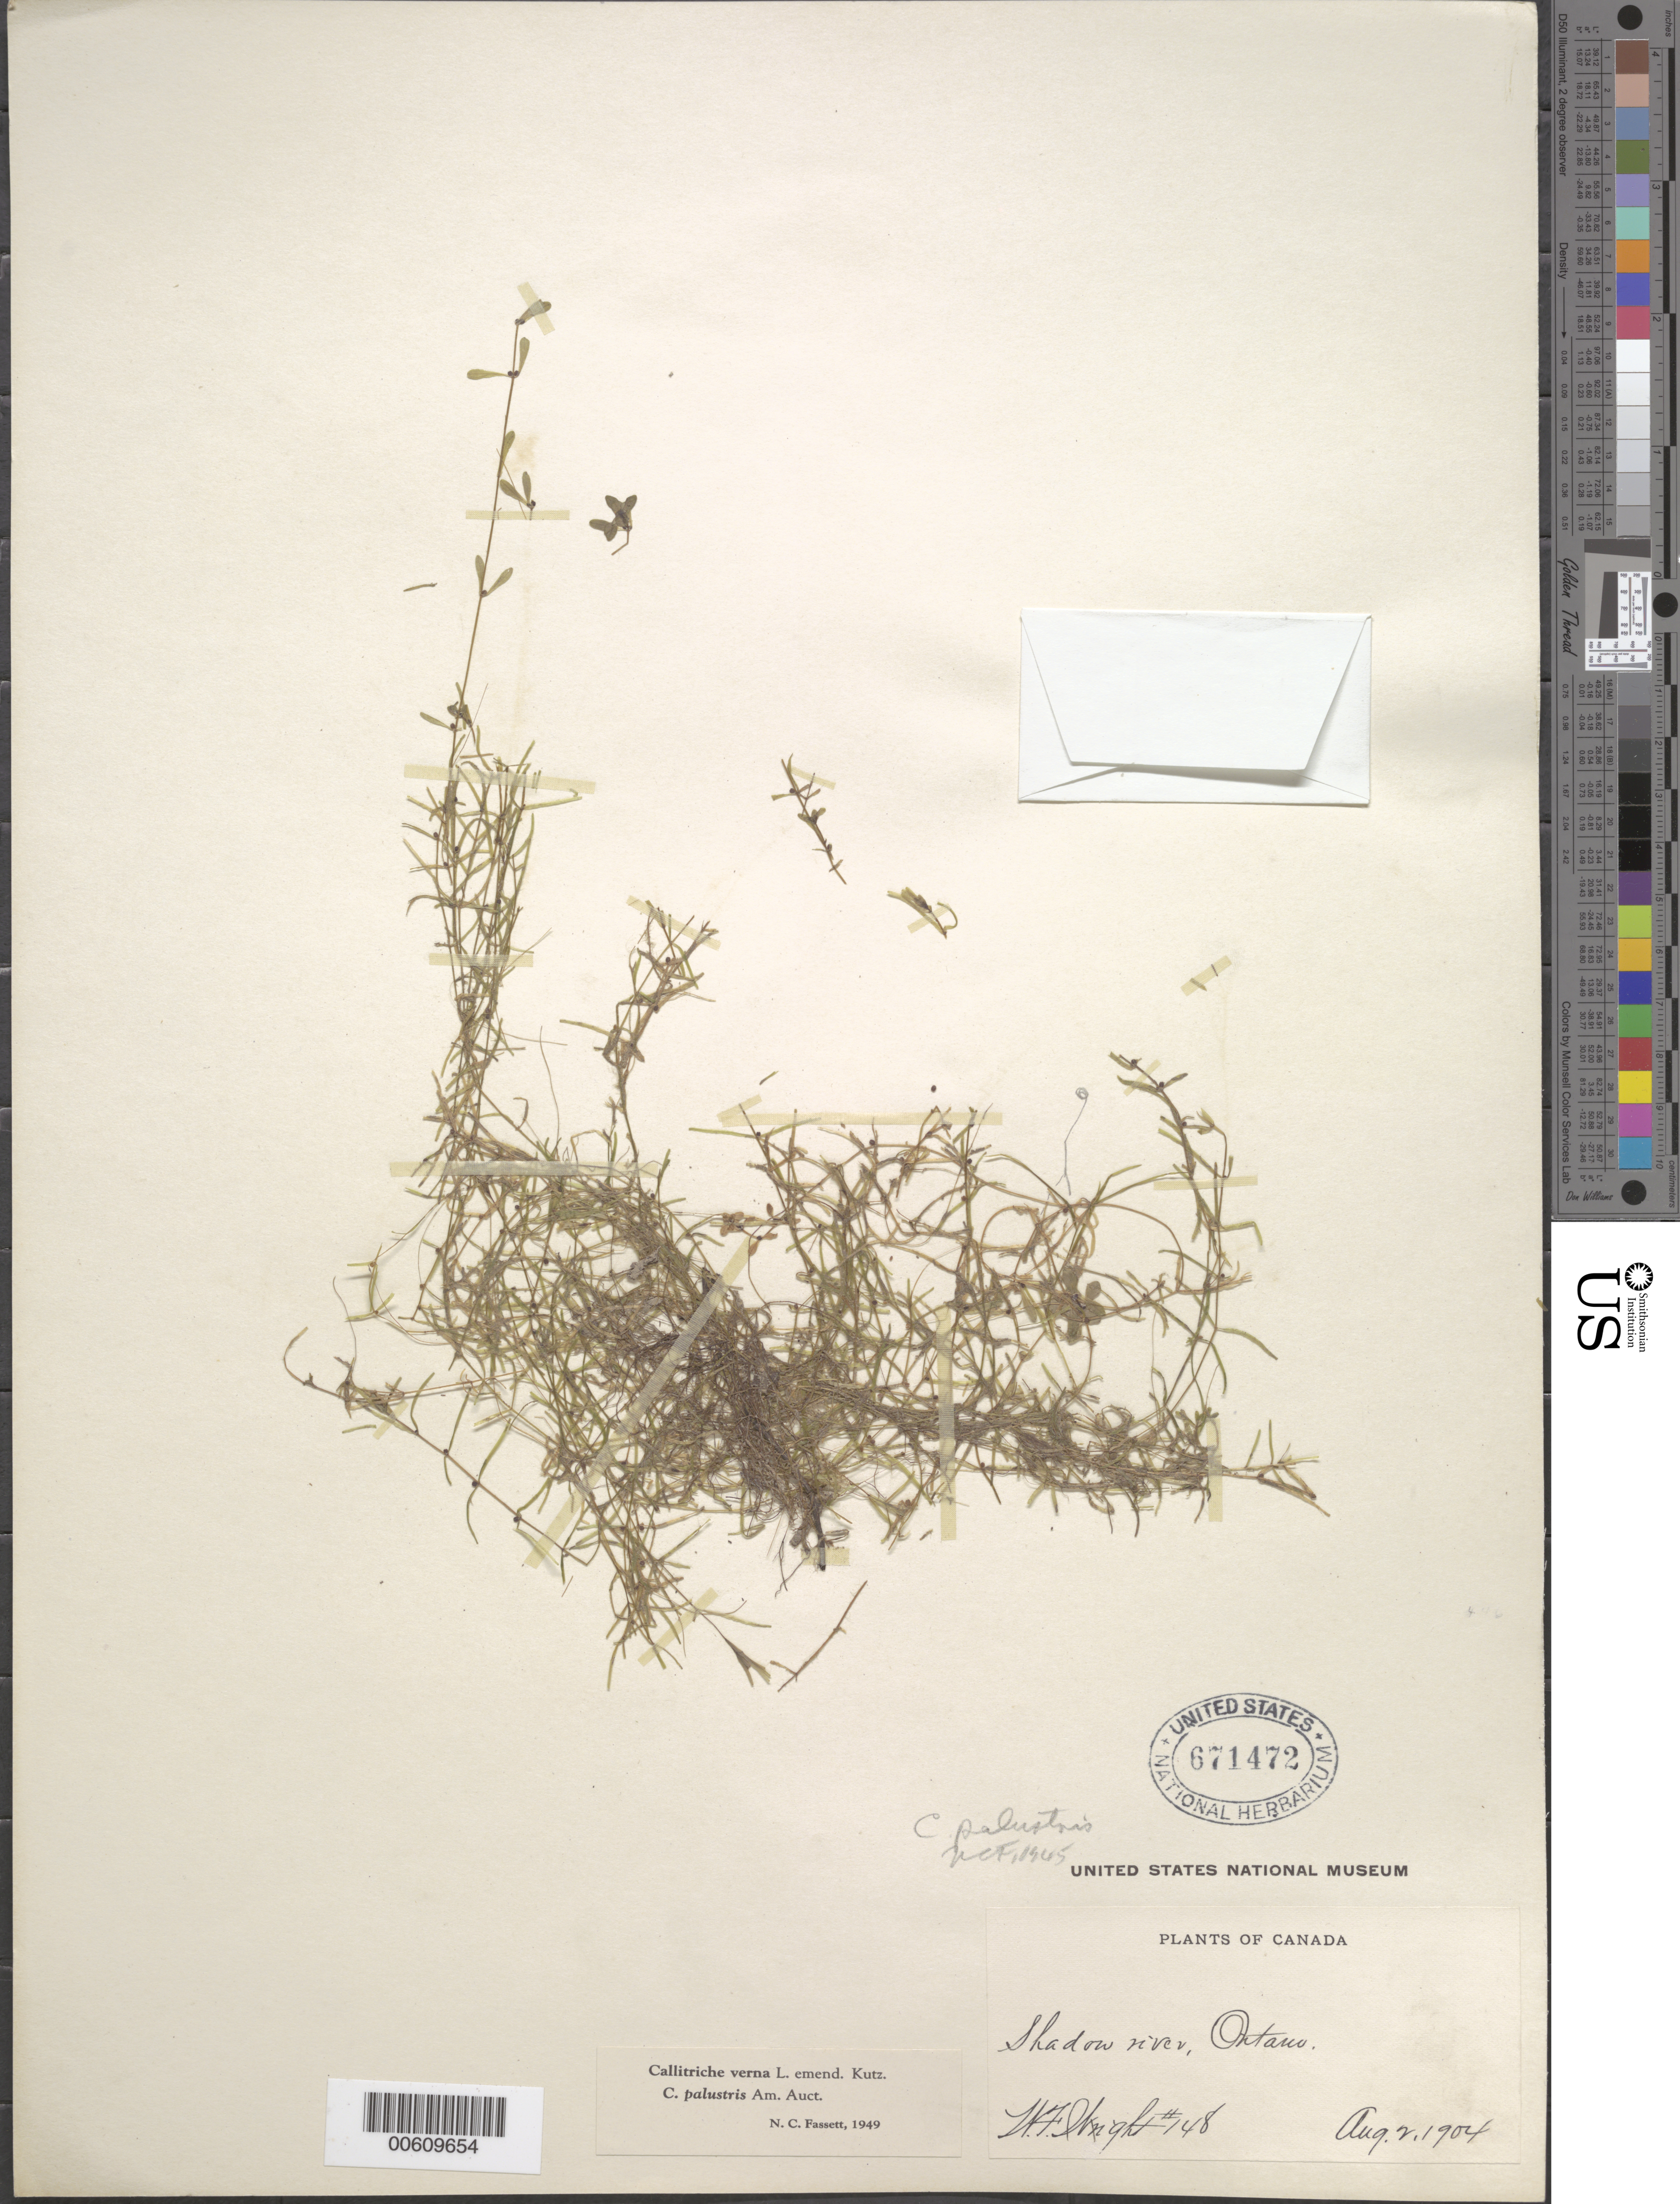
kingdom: Plantae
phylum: Tracheophyta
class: Magnoliopsida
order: Lamiales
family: Plantaginaceae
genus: Callitriche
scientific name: Callitriche verna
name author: L.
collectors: W. F. Wright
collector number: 748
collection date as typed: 02 Aug 1904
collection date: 1904-08-02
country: Canada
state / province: Ontario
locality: Shadow River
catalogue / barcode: US 671472